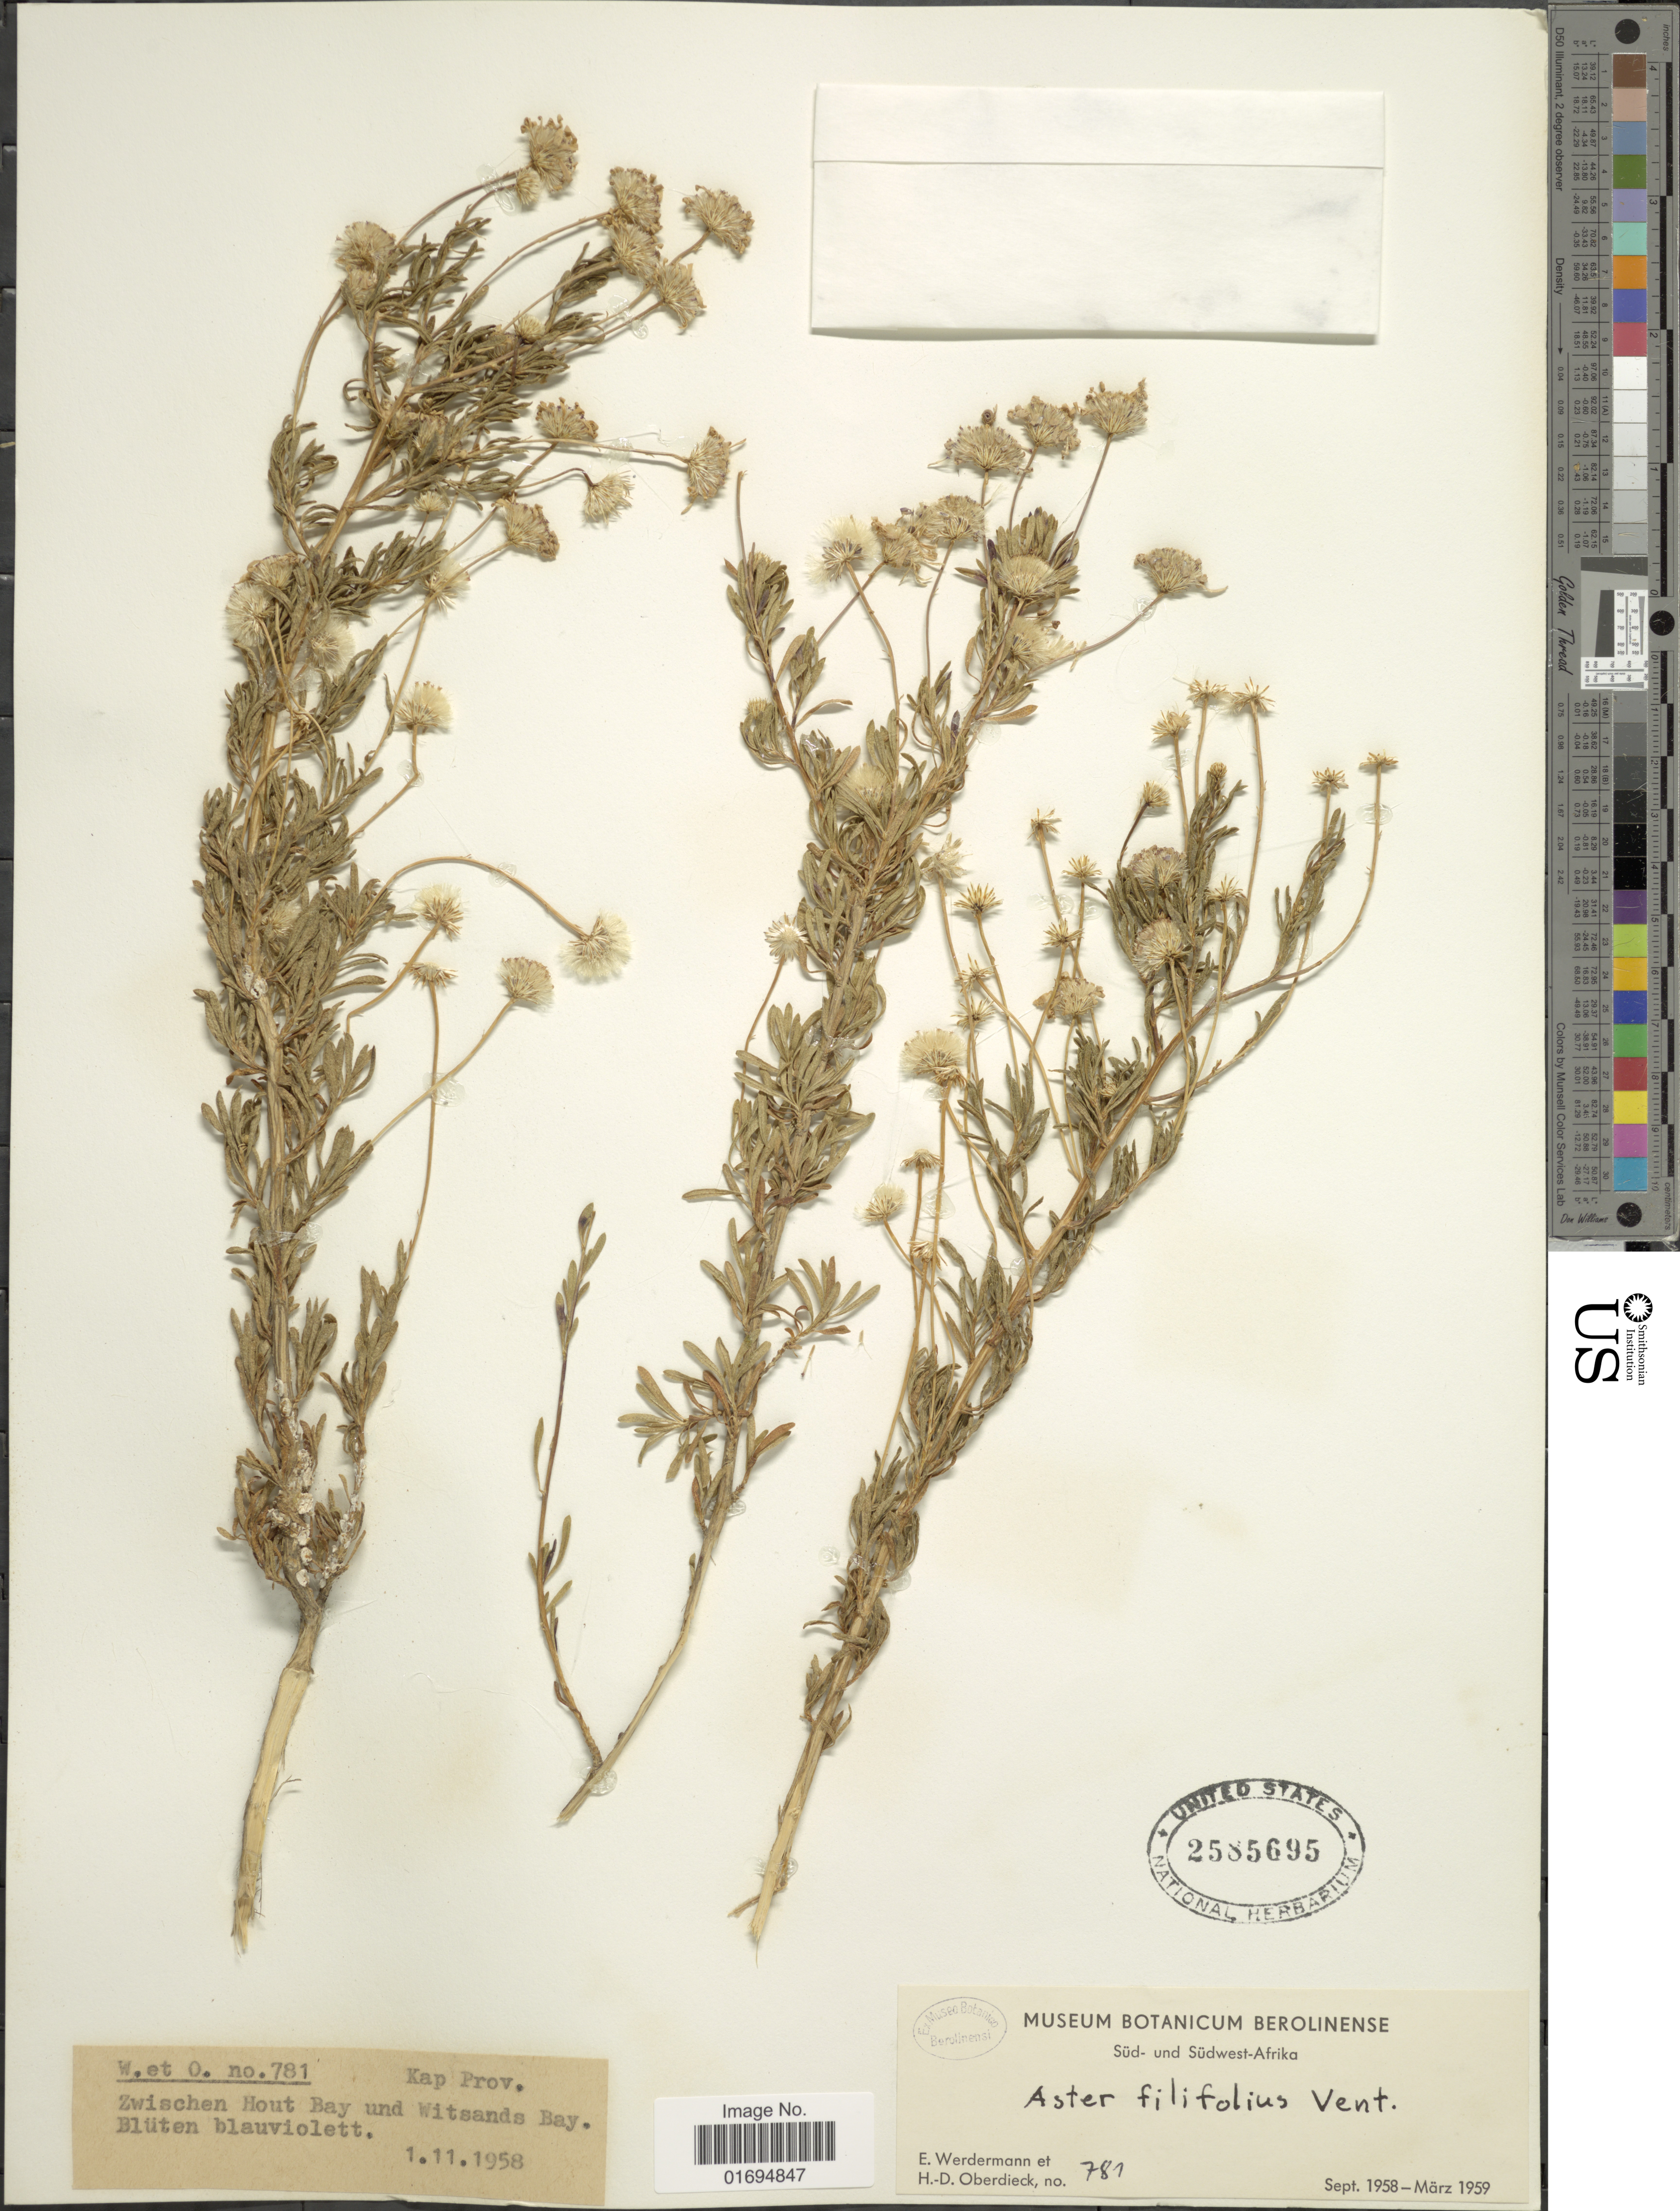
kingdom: Plantae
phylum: Tracheophyta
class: Magnoliopsida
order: Asterales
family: Asteraceae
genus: Felicia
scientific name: Felicia filifolia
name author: (Vent.) Burtt Davy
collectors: E. Werdermann & H. Oberdieck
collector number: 781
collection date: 1958-11-01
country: South Africa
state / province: Western Cape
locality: Sud- und Sudwest- Afrika. Zwischen hout bay und Witsands Bay.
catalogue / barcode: US 2585695